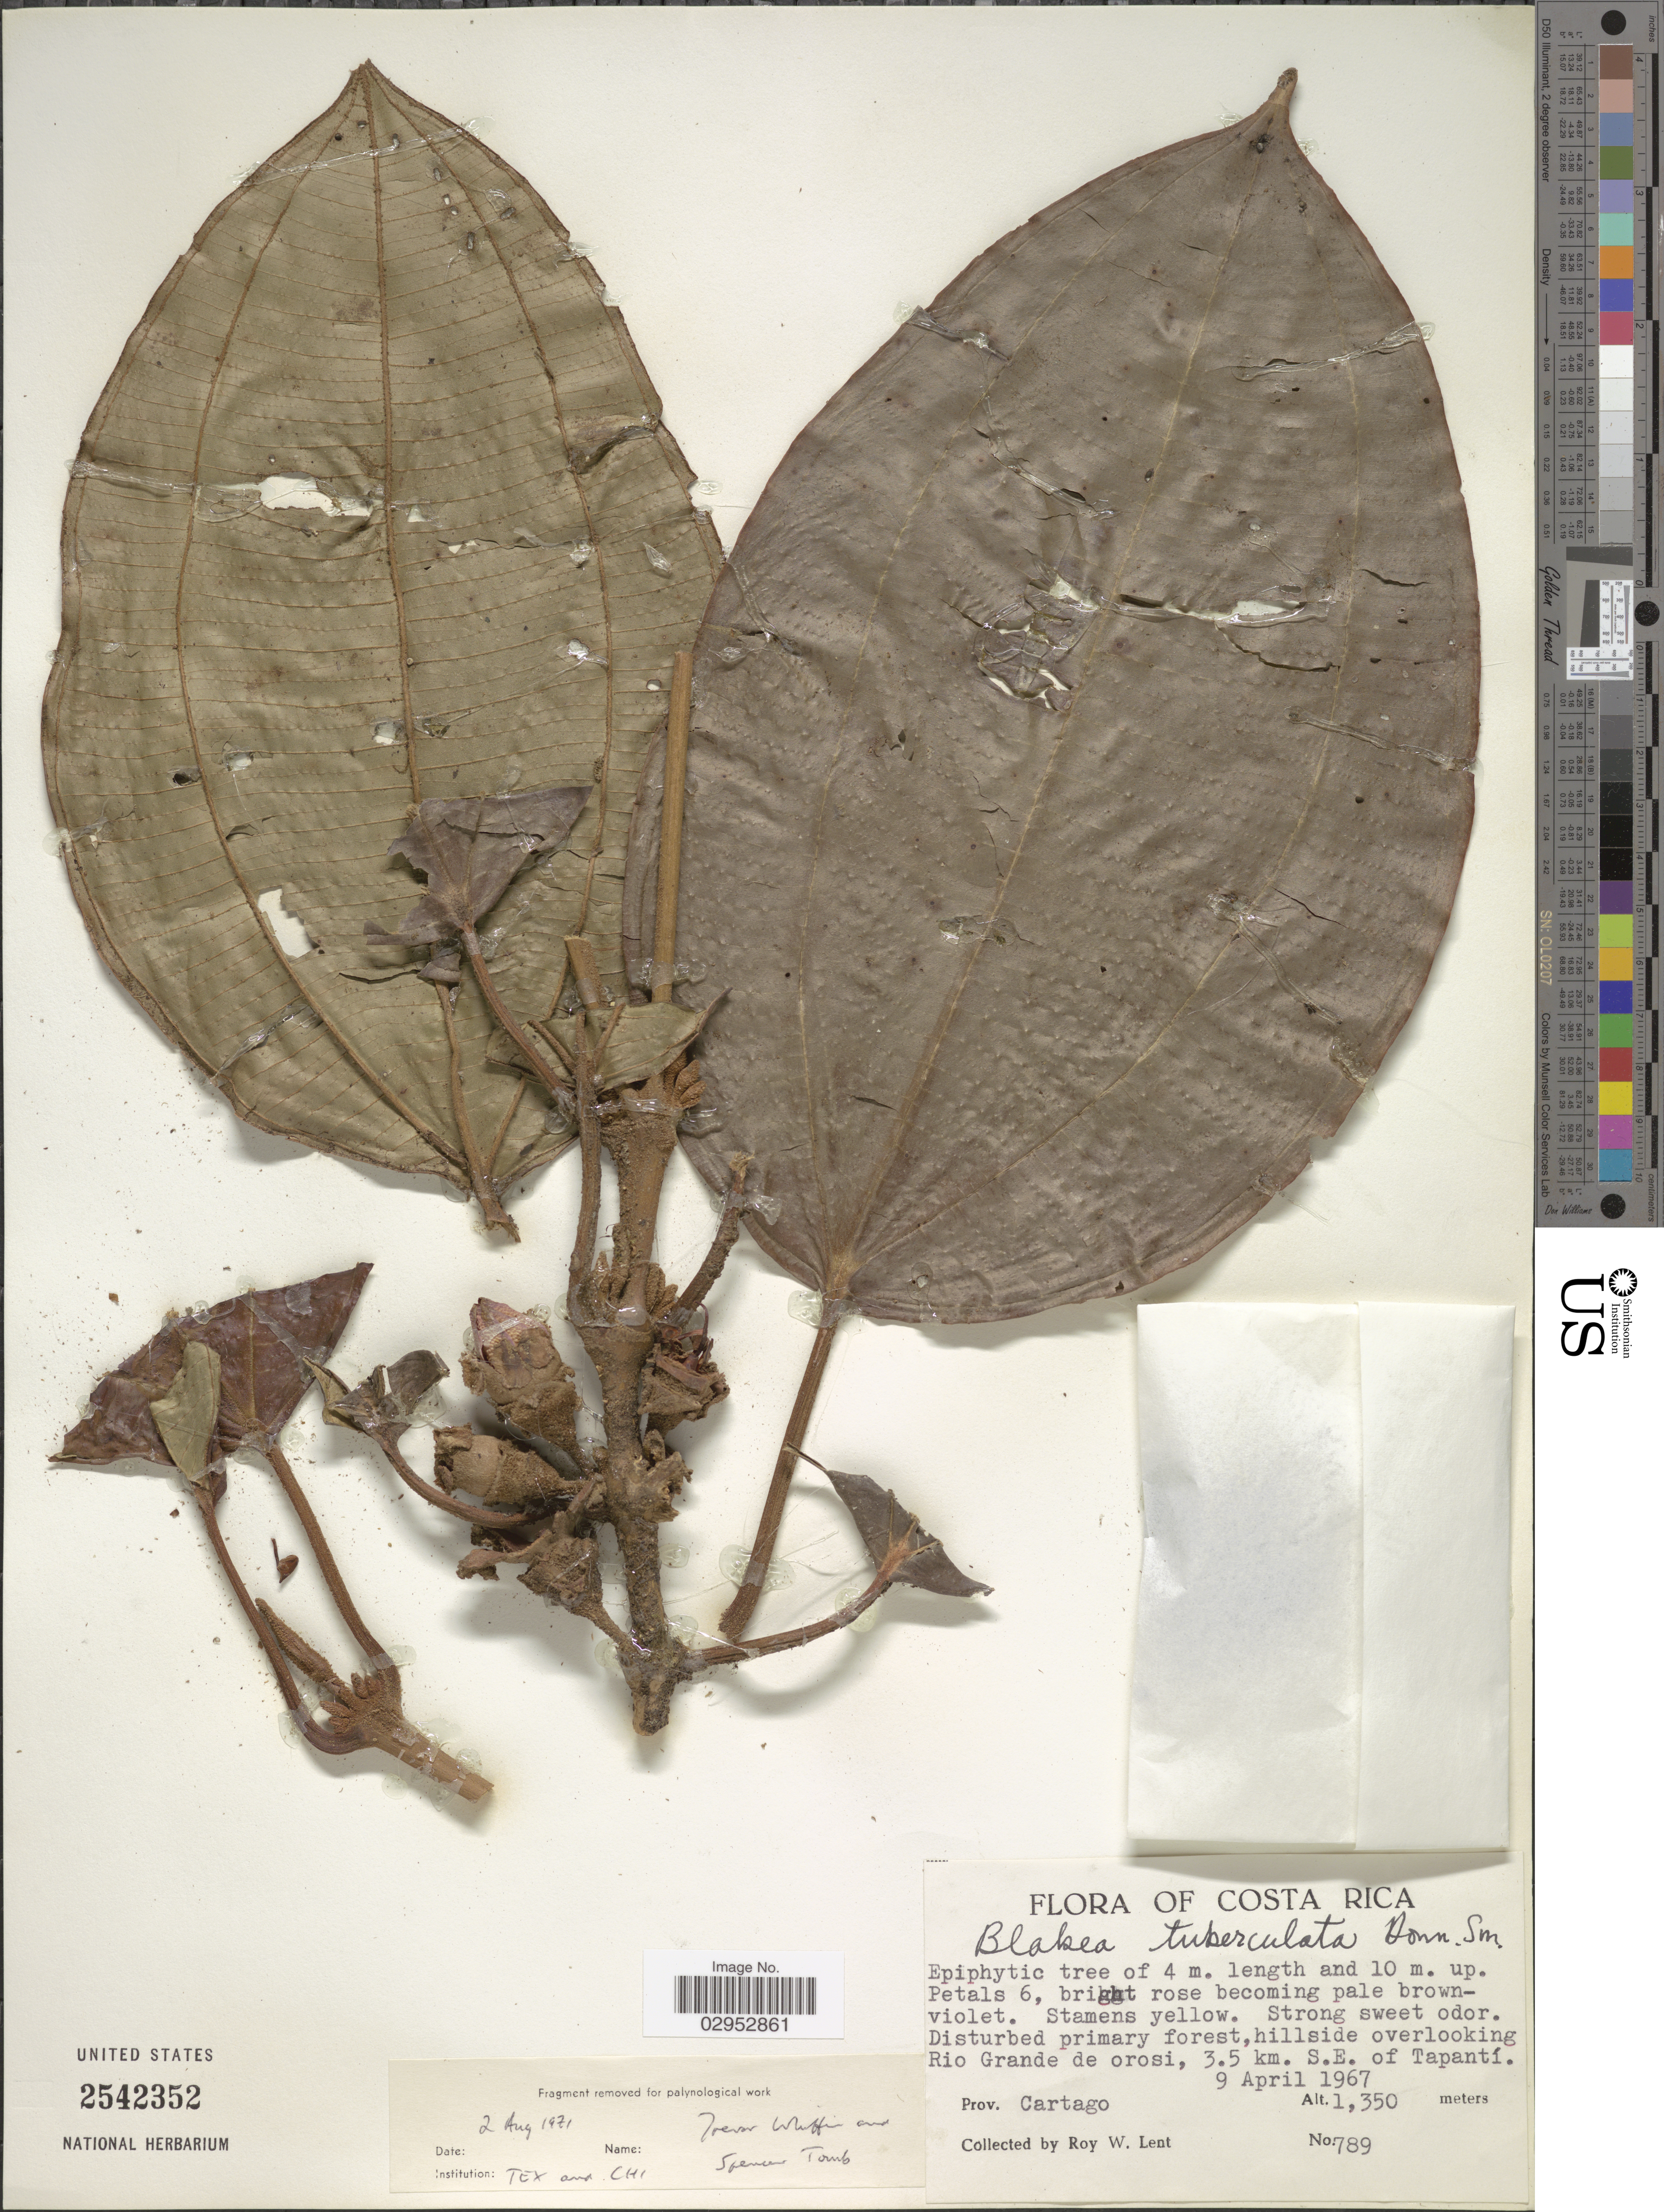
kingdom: Plantae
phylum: Tracheophyta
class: Magnoliopsida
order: Myrtales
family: Melastomataceae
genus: Blakea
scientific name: Blakea tuberculata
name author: Donn. Sm.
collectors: R. W. Lent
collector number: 789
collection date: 1967-04-09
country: Costa Rica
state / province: Cartago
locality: Hillside overlooking Rio Grande de orosi, 3.5 km. S.E. of Tapantí.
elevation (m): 1350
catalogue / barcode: US 2542352